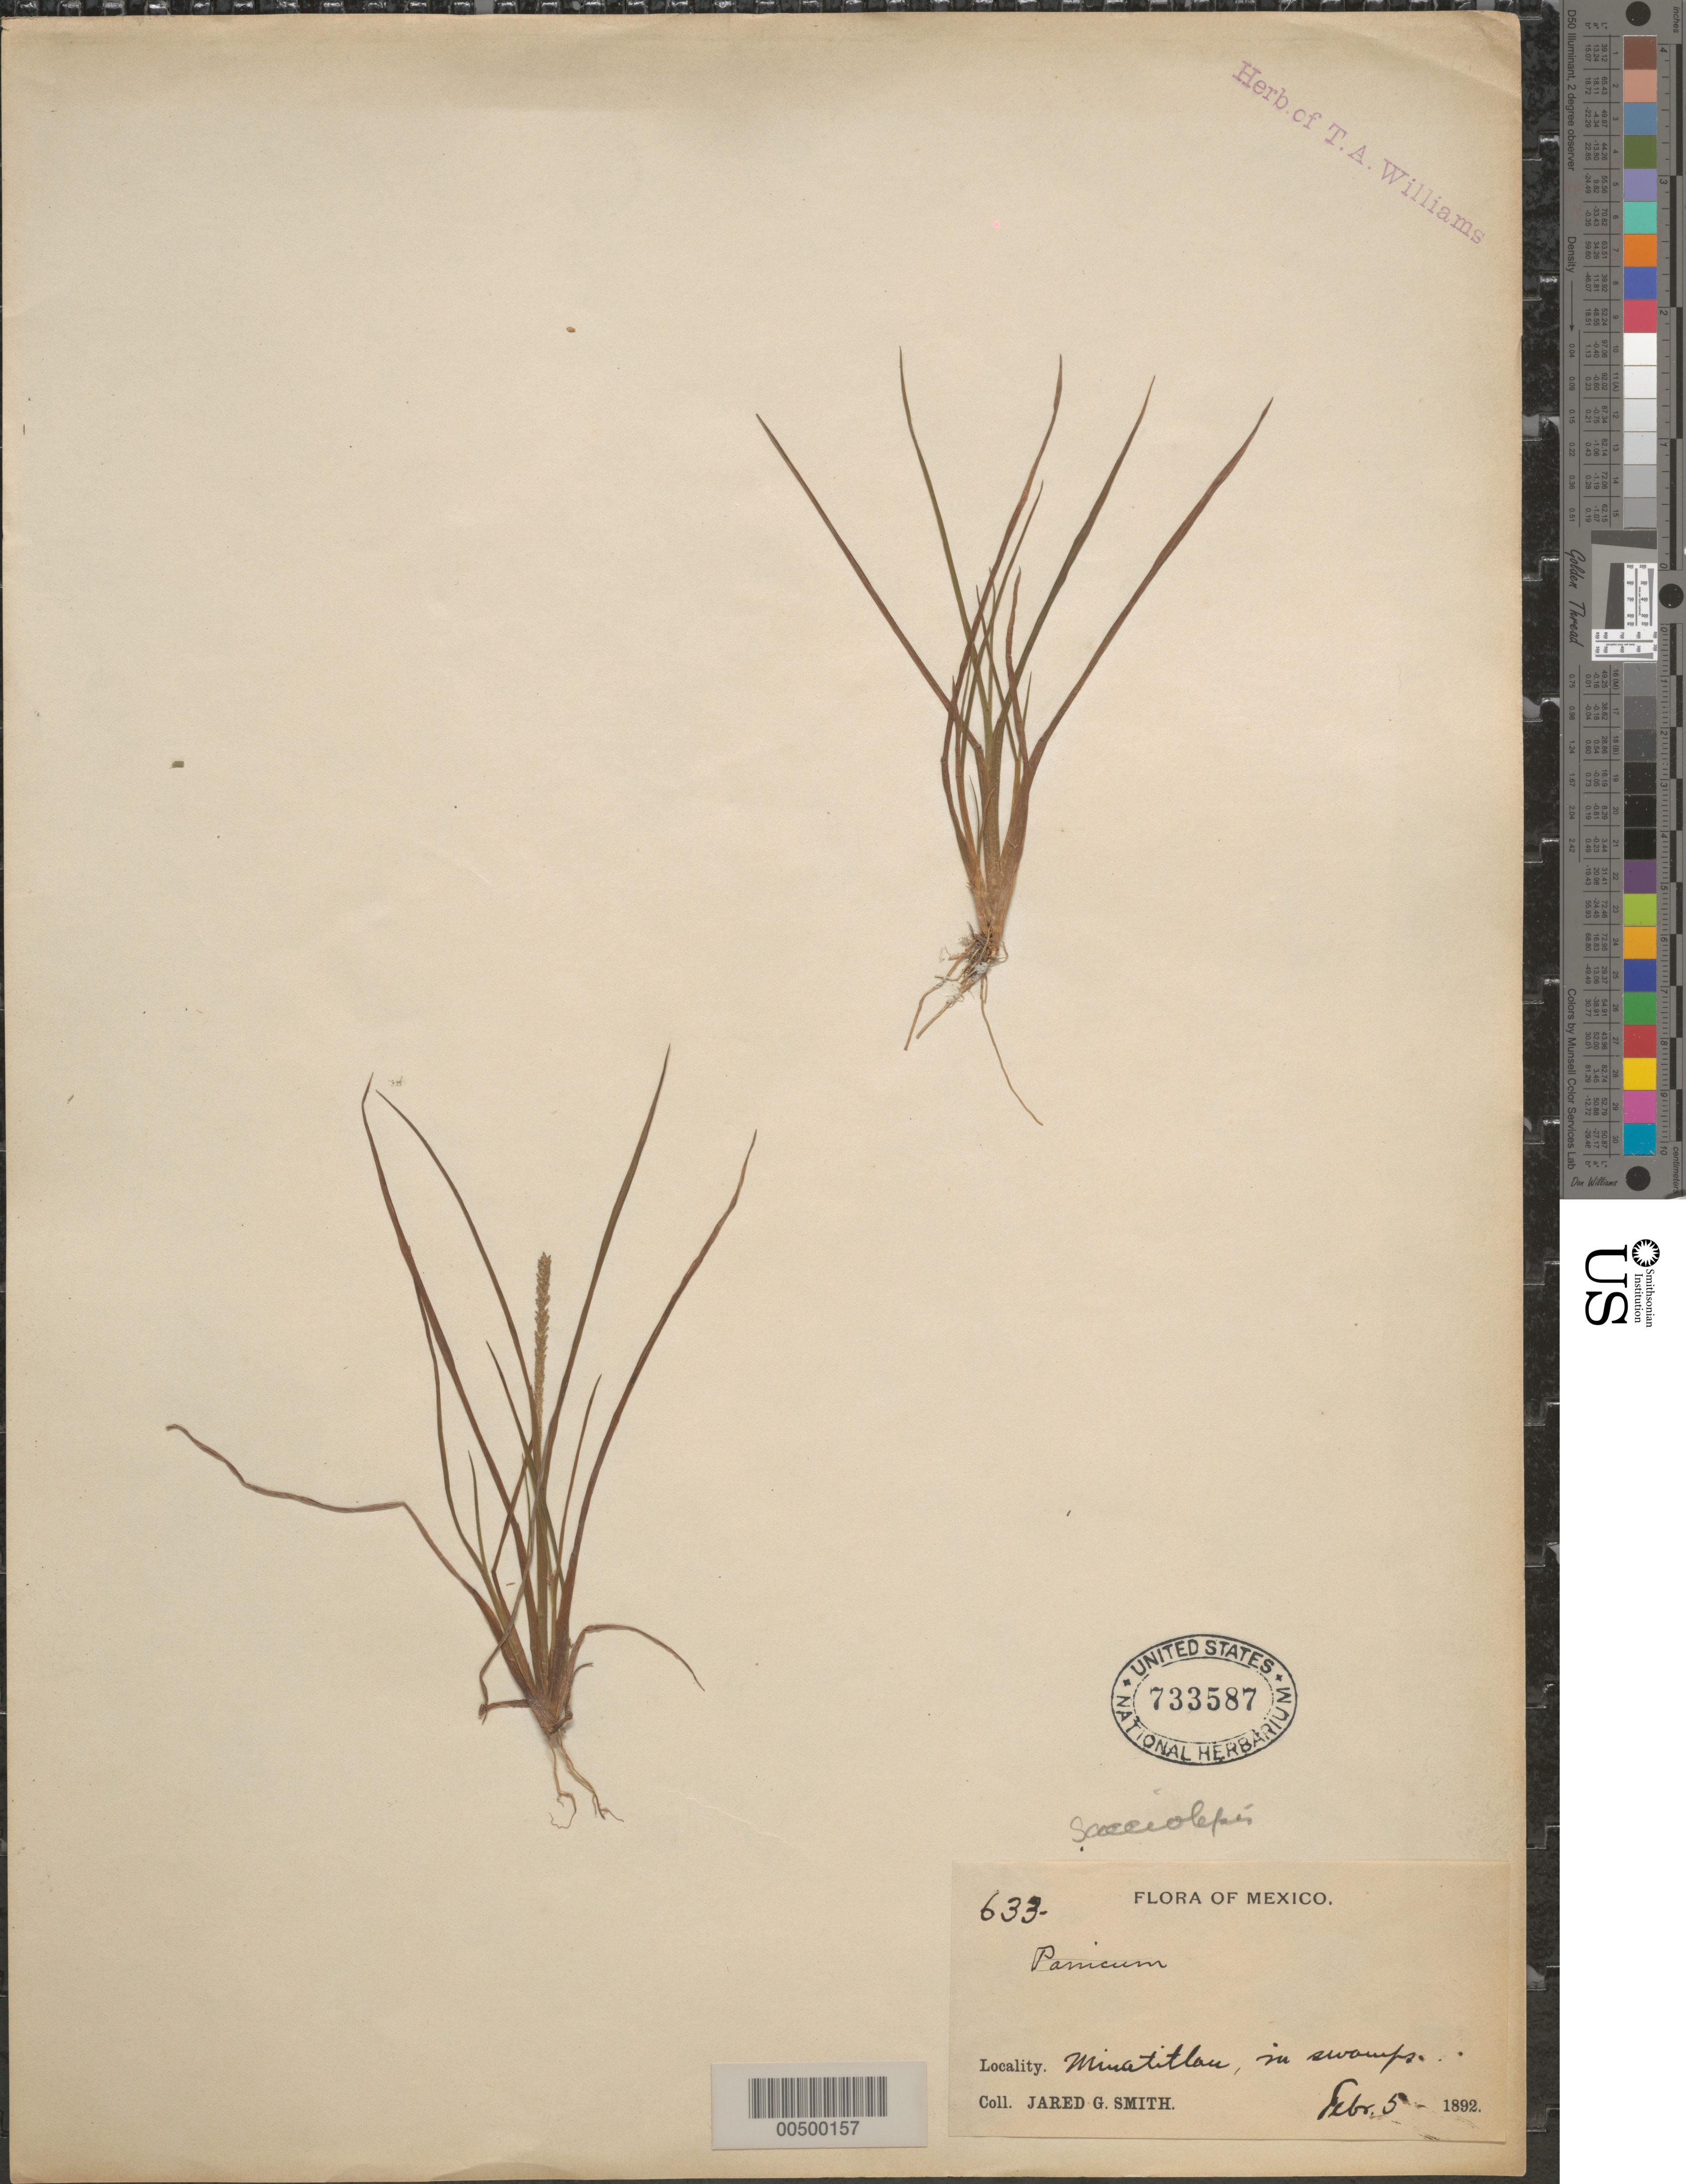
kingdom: Plantae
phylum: Tracheophyta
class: Liliopsida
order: Poales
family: Poaceae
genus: Sacciolepis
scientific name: Sacciolepis myuros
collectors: J. G. Smith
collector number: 633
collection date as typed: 5 Feb 1892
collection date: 1892-02-05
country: Mexico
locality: Minatitlán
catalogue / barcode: US 733587